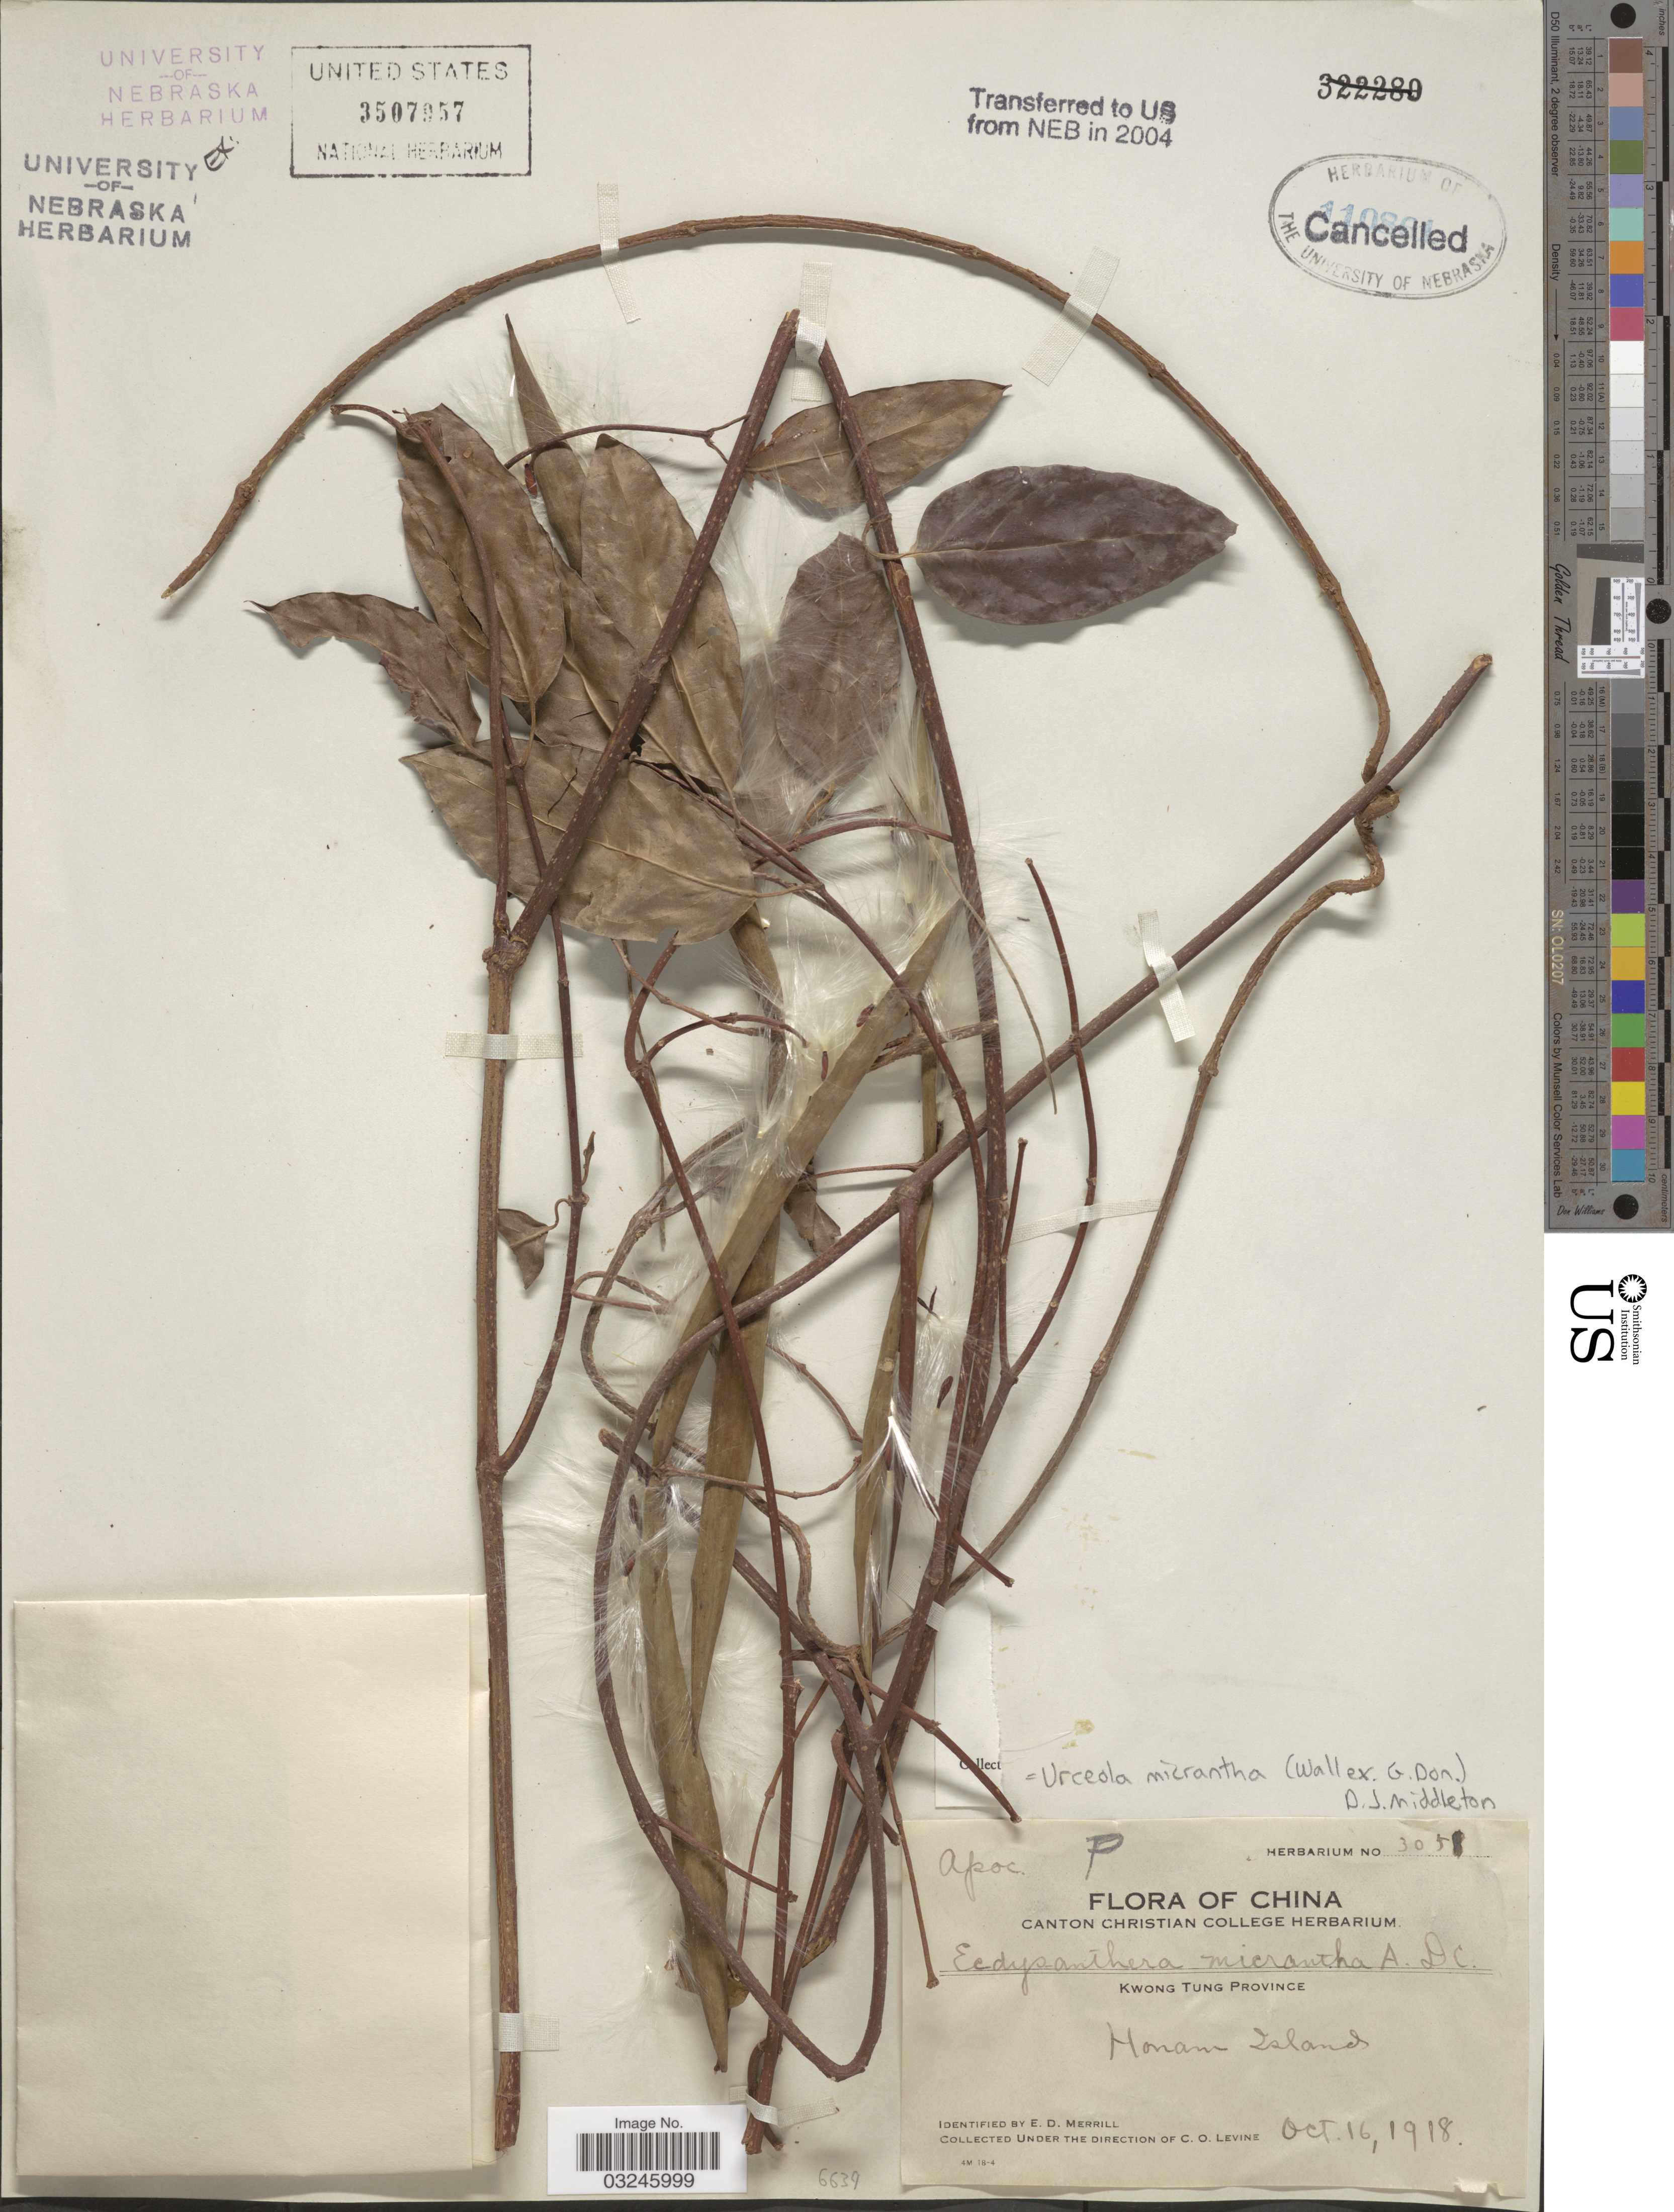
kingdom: Plantae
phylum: Tracheophyta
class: Magnoliopsida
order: Gentianales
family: Apocynaceae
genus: Urceola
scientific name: Urceola micrantha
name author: (Wall. ex G. Don) Mabb.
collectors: C. O. Levine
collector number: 3058*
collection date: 1918-10-16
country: China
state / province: Guangdong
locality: Kwong Tung Province, Honam Island.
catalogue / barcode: US 3507957